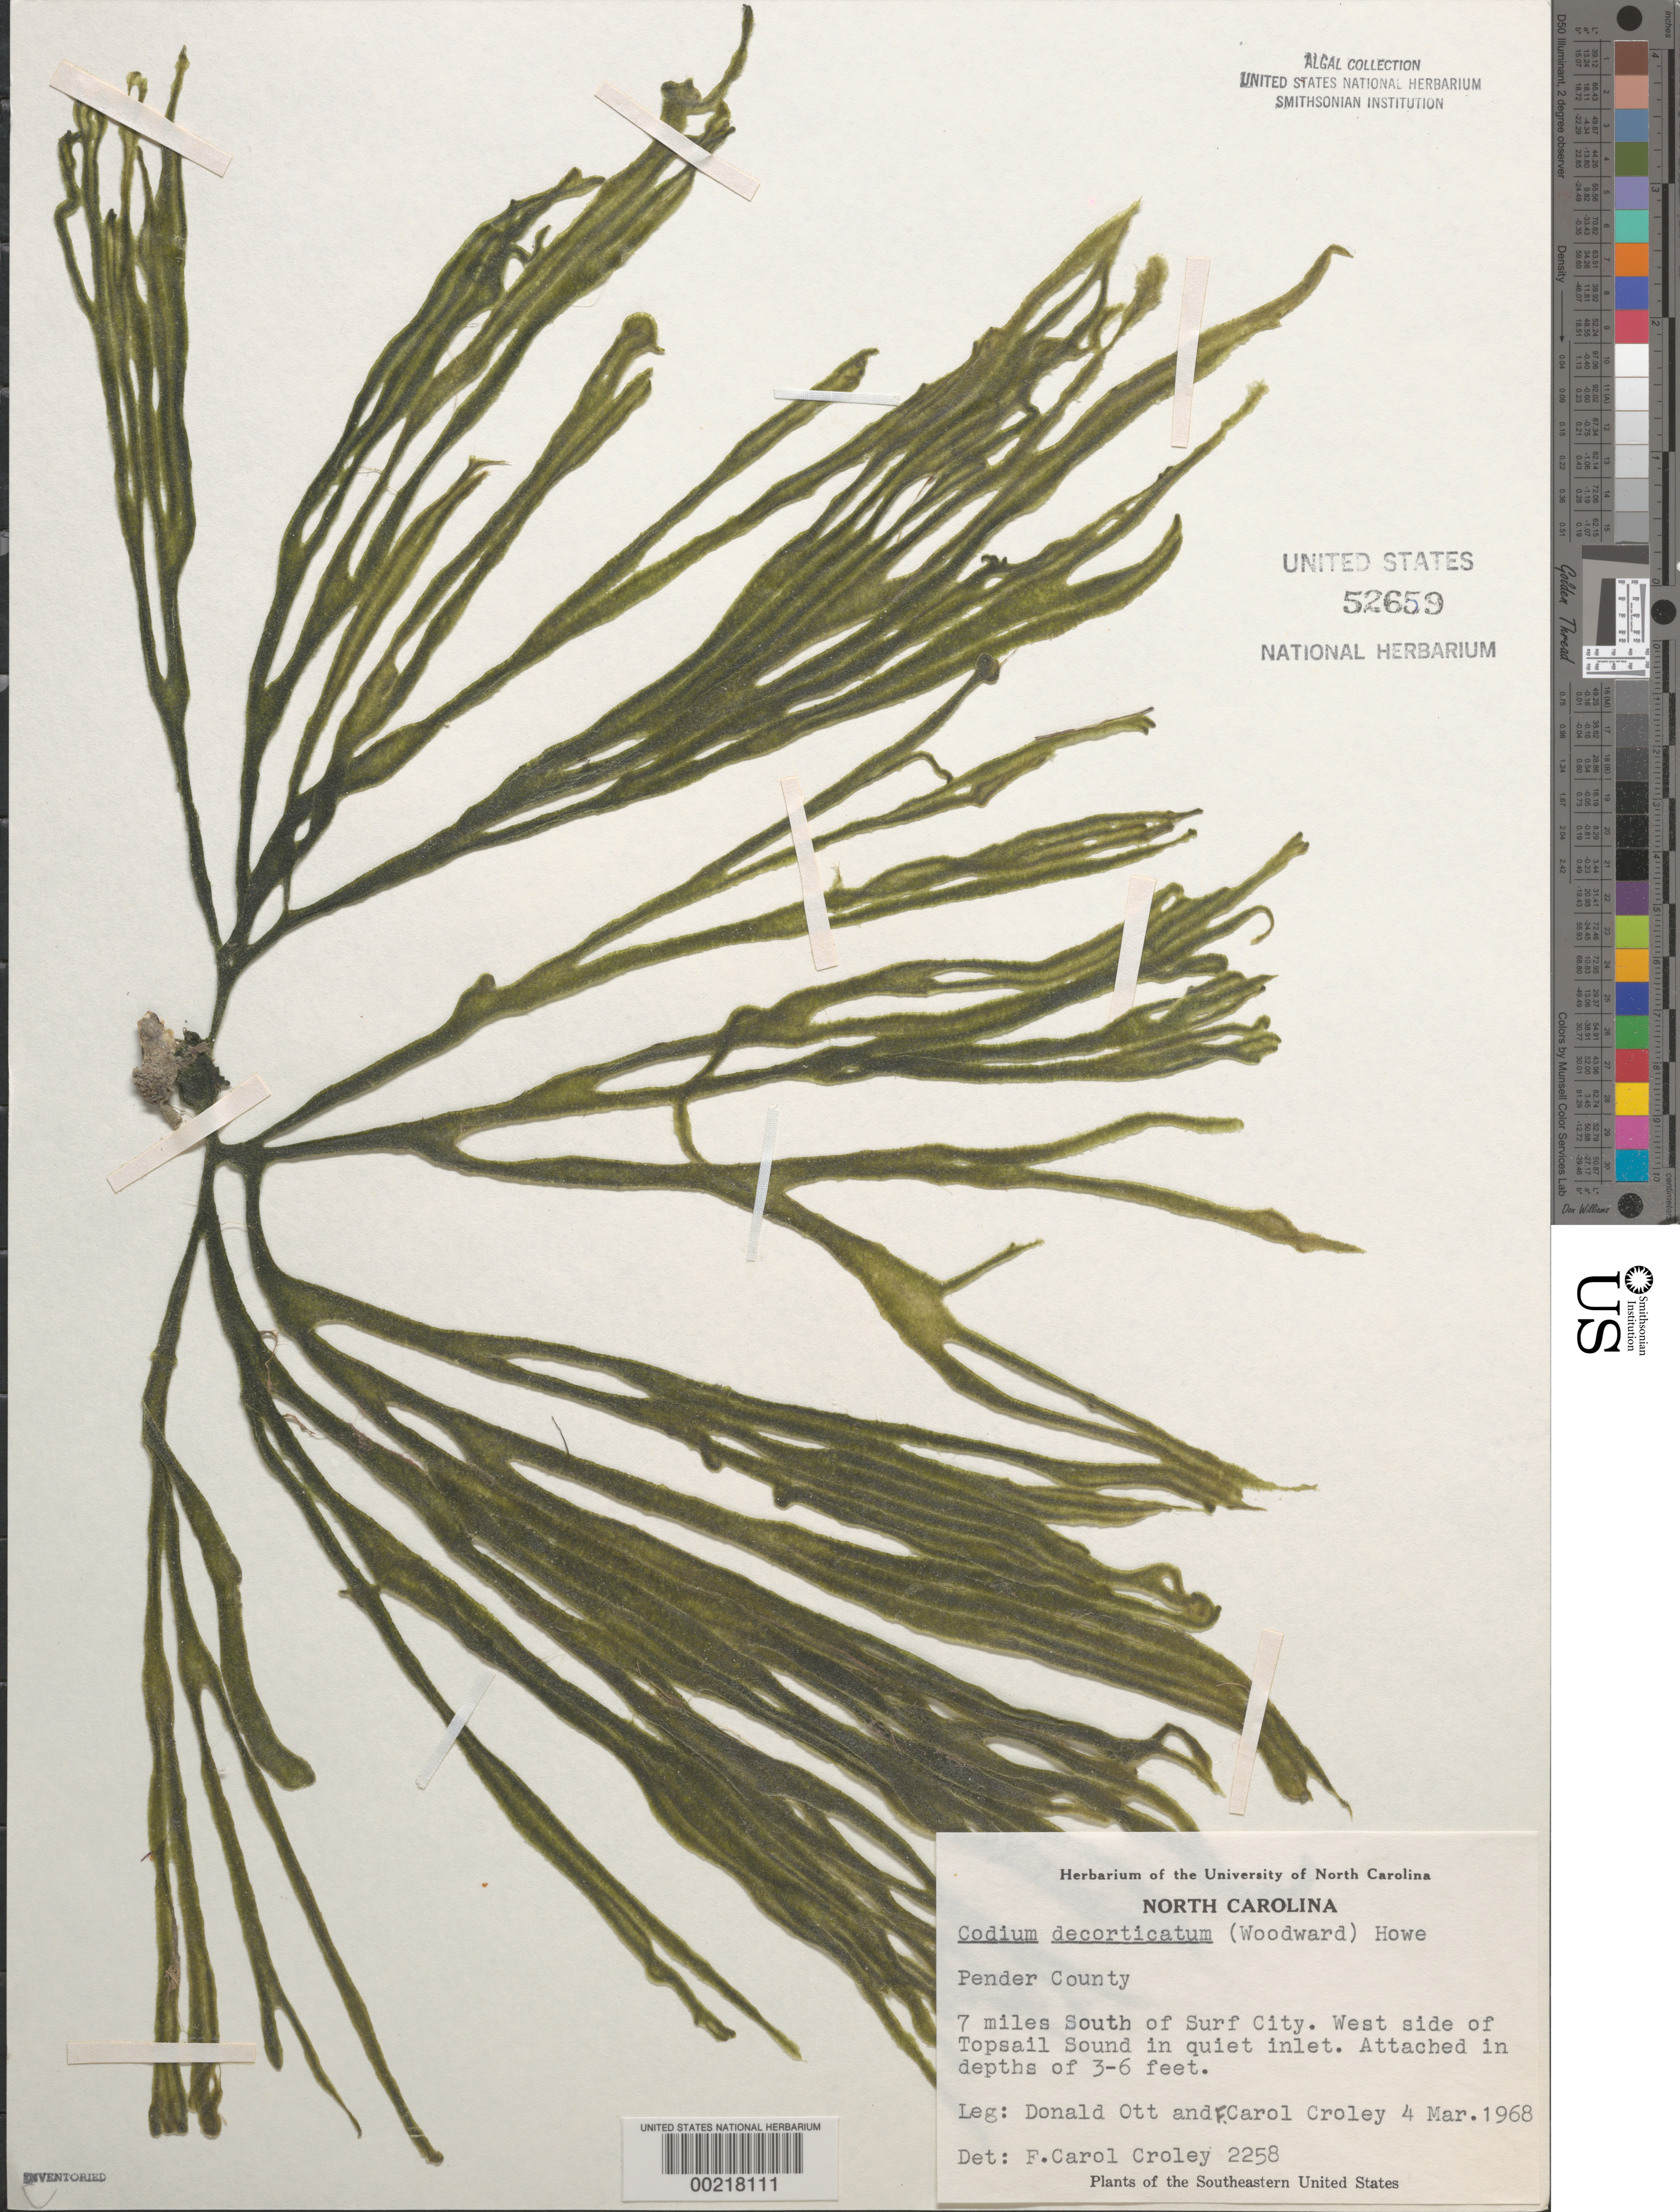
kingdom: Plantae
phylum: Chlorophyta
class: Ulvophyceae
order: Bryopsidales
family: Codiaceae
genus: Codium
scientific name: Codium decorticatum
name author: (Woodw.) M. Howe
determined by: Croley, F. C.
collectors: F. Ott & F. C. Croley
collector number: FCC 2258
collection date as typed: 04 Mar 1968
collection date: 1968-03-04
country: United States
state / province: North Carolina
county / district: Pender County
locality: Topsail Sound, 7 miles S of Surf City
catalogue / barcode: US 52659